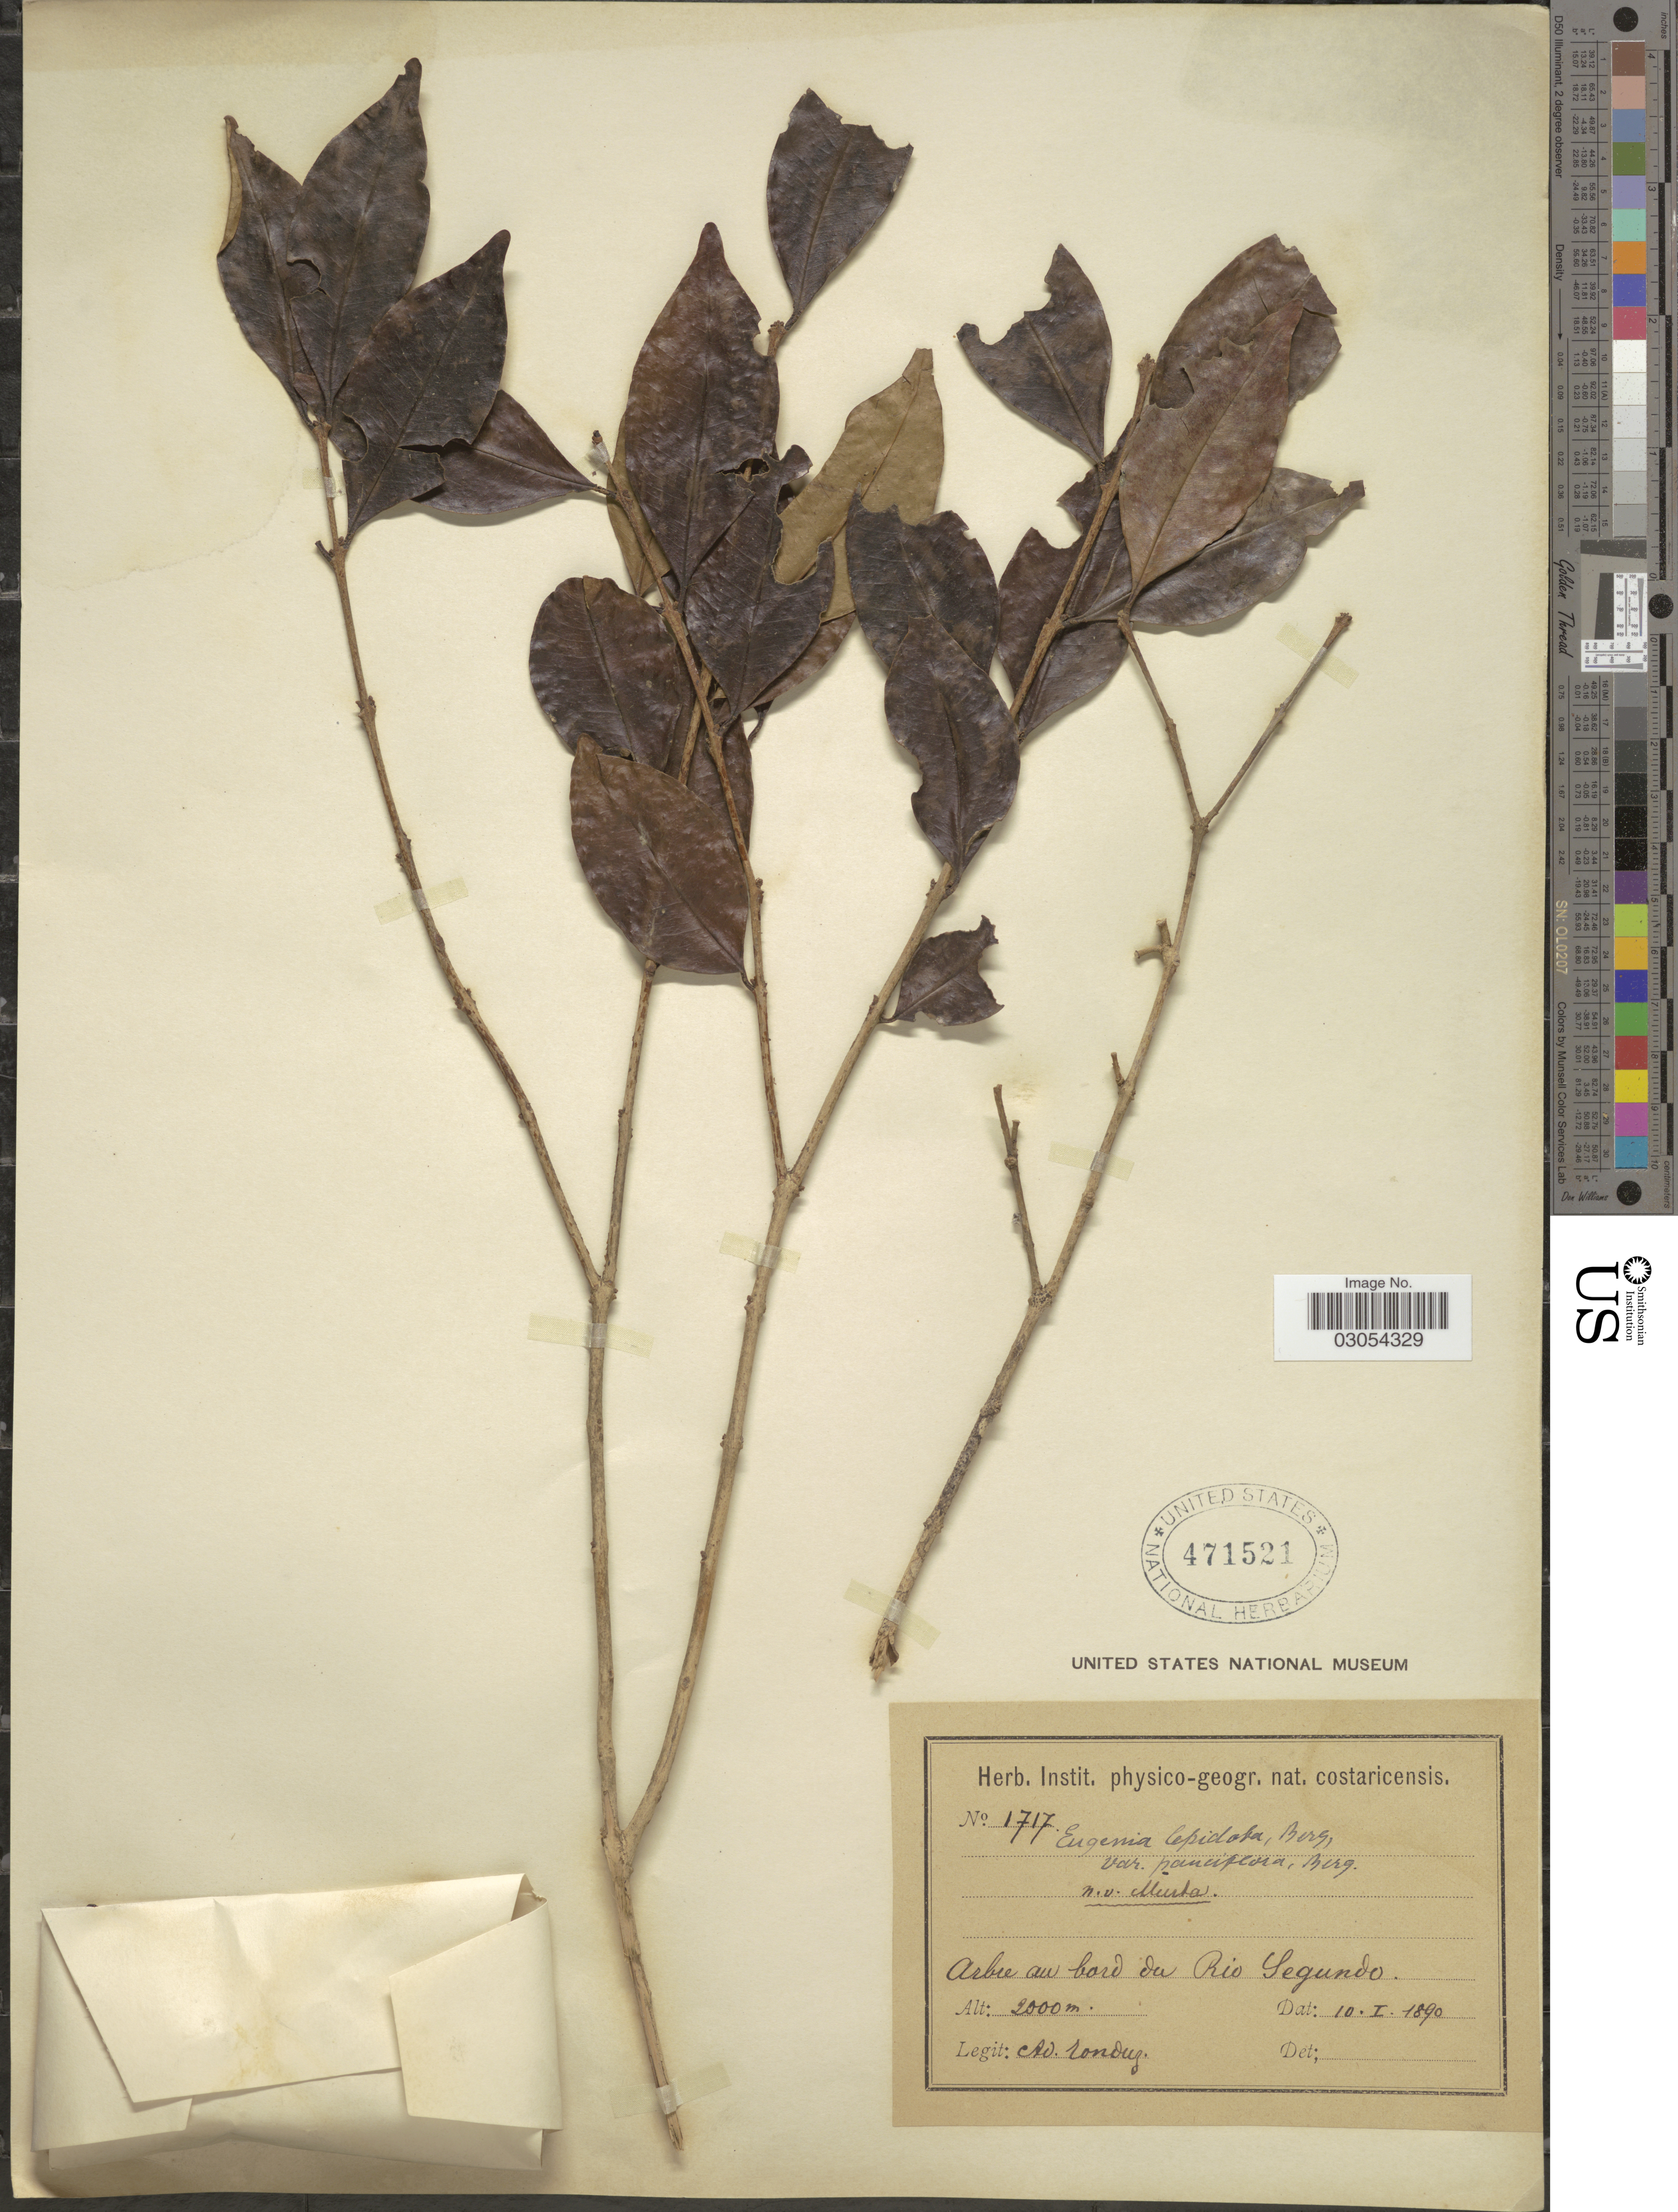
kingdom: Plantae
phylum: Tracheophyta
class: Magnoliopsida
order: Myrtales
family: Myrtaceae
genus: Eugenia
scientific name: Eugenia sp.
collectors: A. Tonduz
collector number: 1717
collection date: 1890-01-10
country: Costa Rica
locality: Arbre au bord du Rio Segundo.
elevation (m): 2000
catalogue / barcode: US 471521